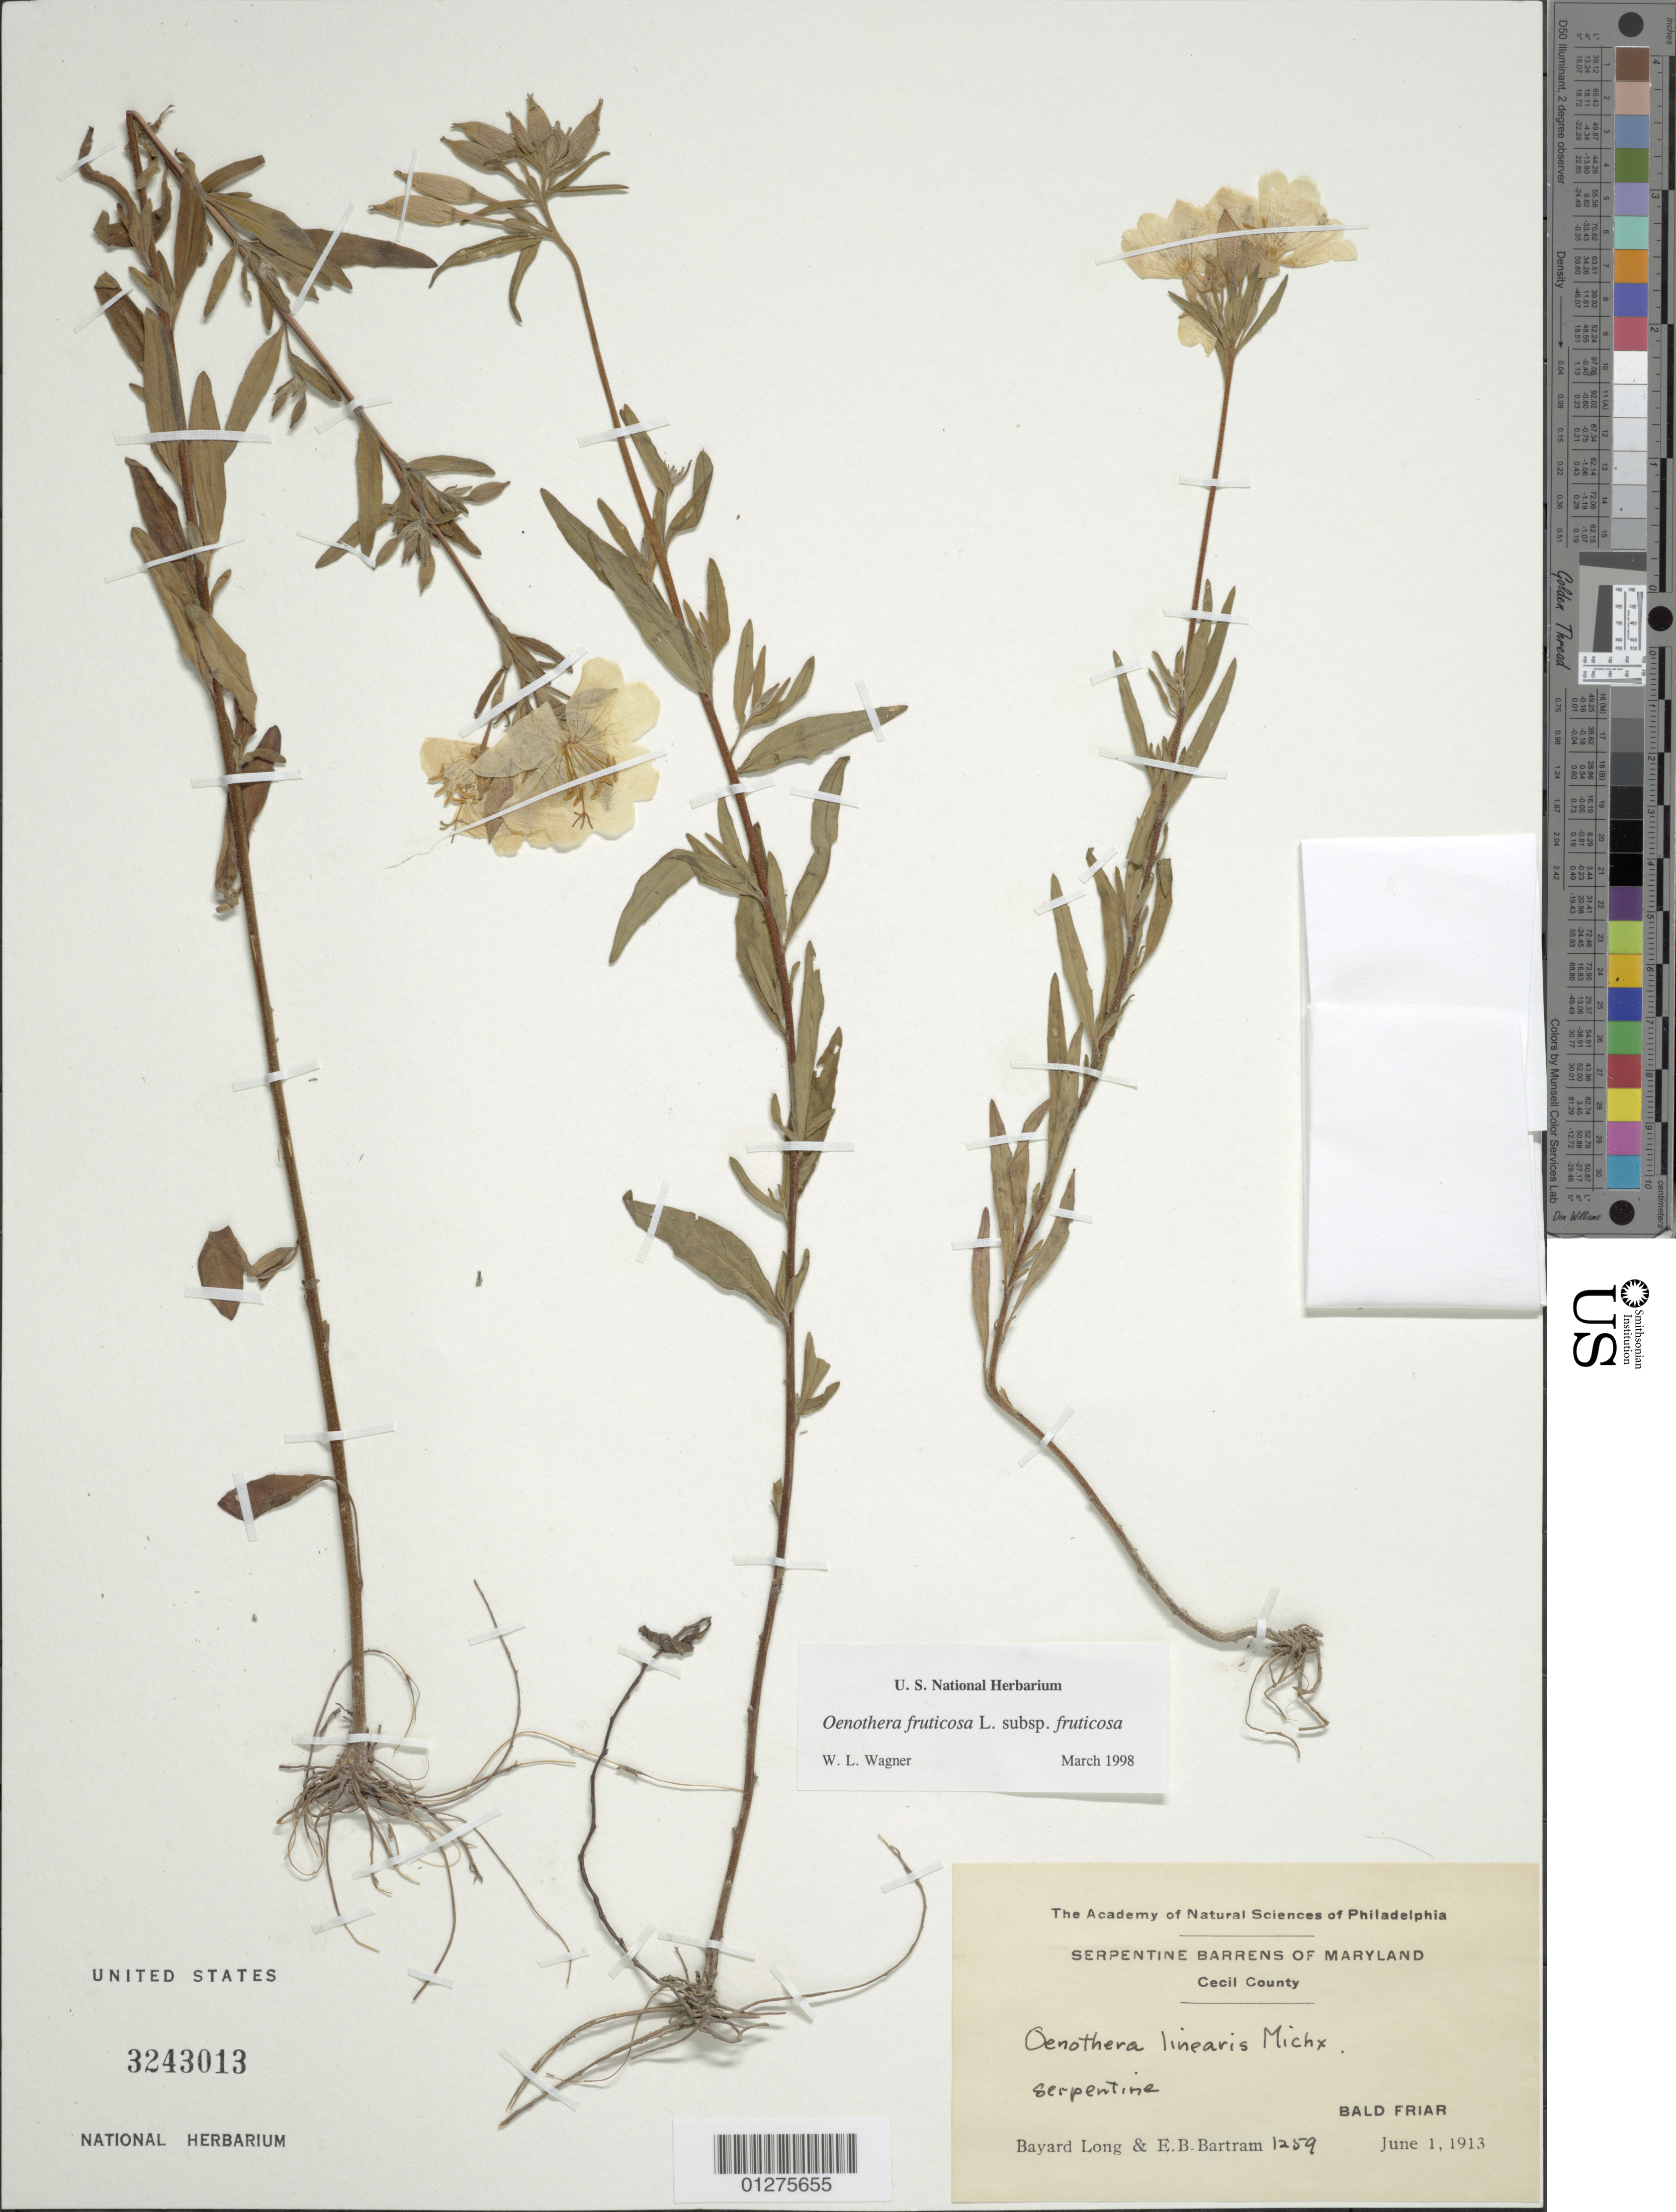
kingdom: Plantae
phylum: Tracheophyta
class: Magnoliopsida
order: Myrtales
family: Onagraceae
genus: Oenothera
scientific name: Oenothera fruticosa subsp. fruticosa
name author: L.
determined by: Wagner, W. L., (BOT), Smithsonian Institution - National Museum of Natural History (UNITED STATES)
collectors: B. Long & E. B. Bartram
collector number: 1259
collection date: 1913-06-01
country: United States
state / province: Maryland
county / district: Cecil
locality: Bald Friar.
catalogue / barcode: US 3243013